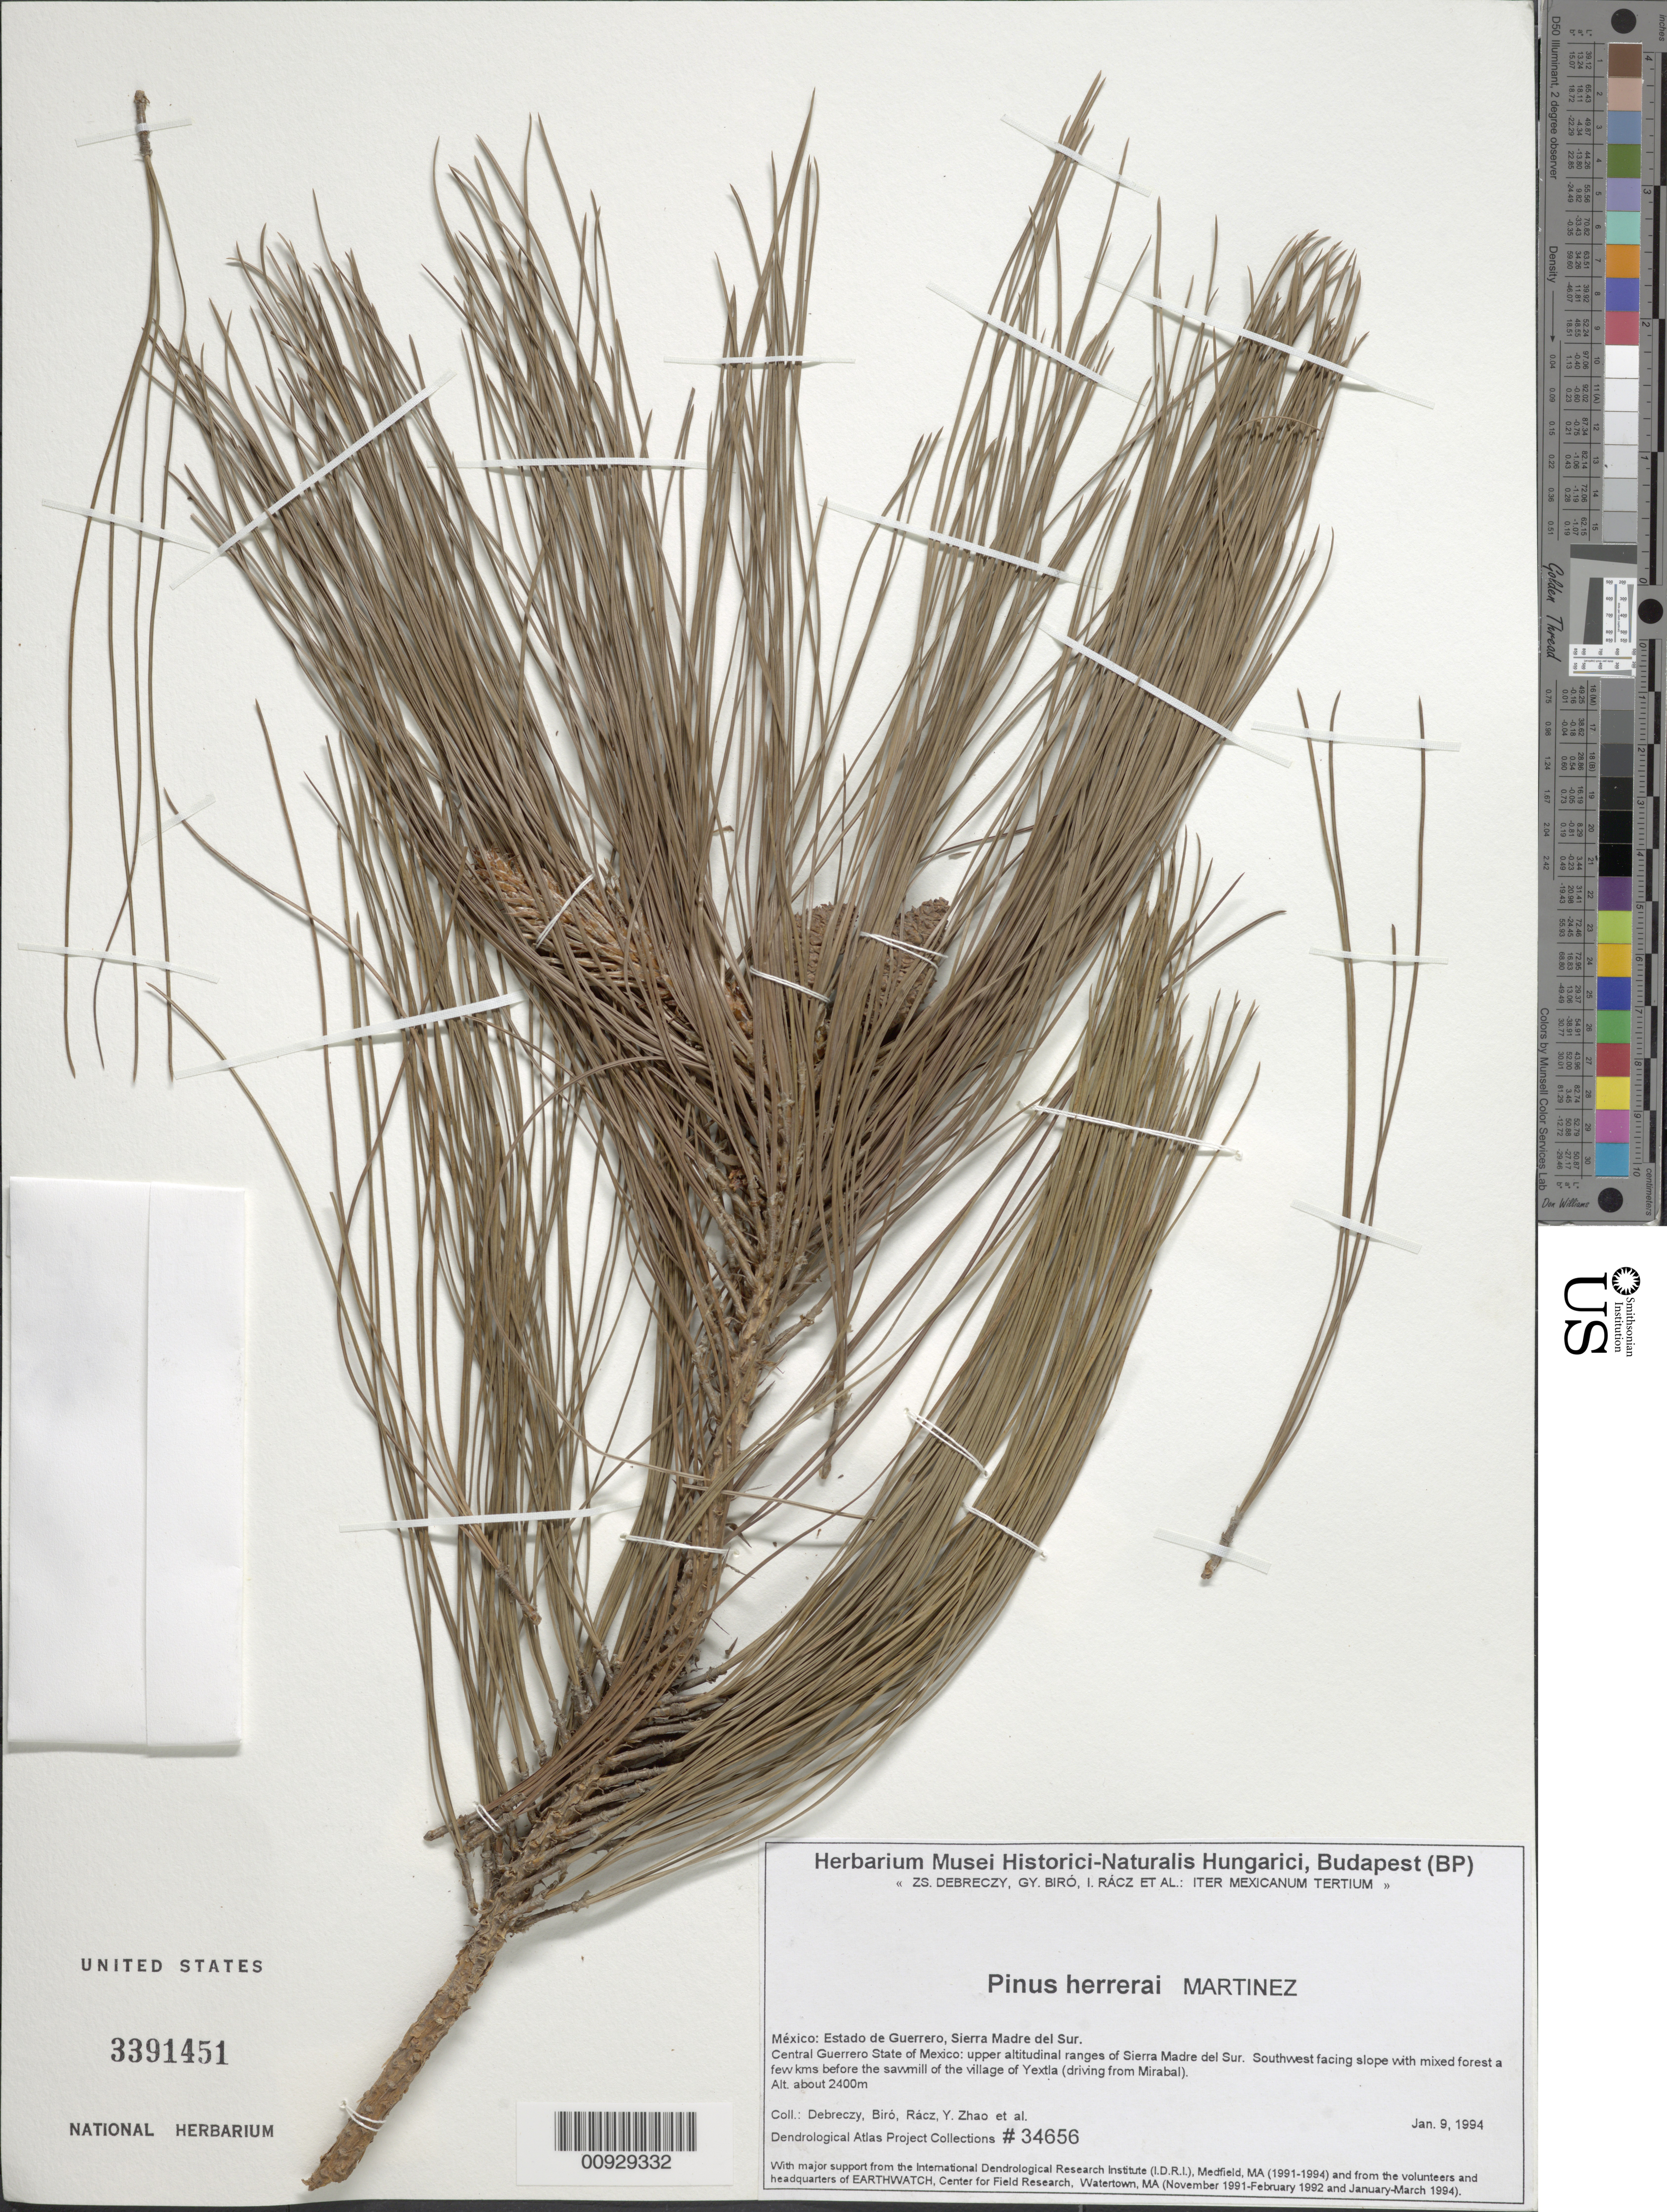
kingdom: Plantae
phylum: Tracheophyta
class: Pinopsida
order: Pinales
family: Pinaceae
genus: Pinus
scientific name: Pinus herrerae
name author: Martínez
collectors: Z. Debreczy, G. Biro, I. Rácz, Y. Zhao & et al.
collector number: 34656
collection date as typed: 09 Jan 1994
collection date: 1994-01-09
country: Mexico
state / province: Guerrero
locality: A few kms. before the sawmill of the village of Yextla (driving from Mirabal). Central Guerrero State, upper altitudinal ranges of Sierra Madre del Sur.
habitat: Southwest facing slope with mixed forest.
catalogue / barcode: US 3391451